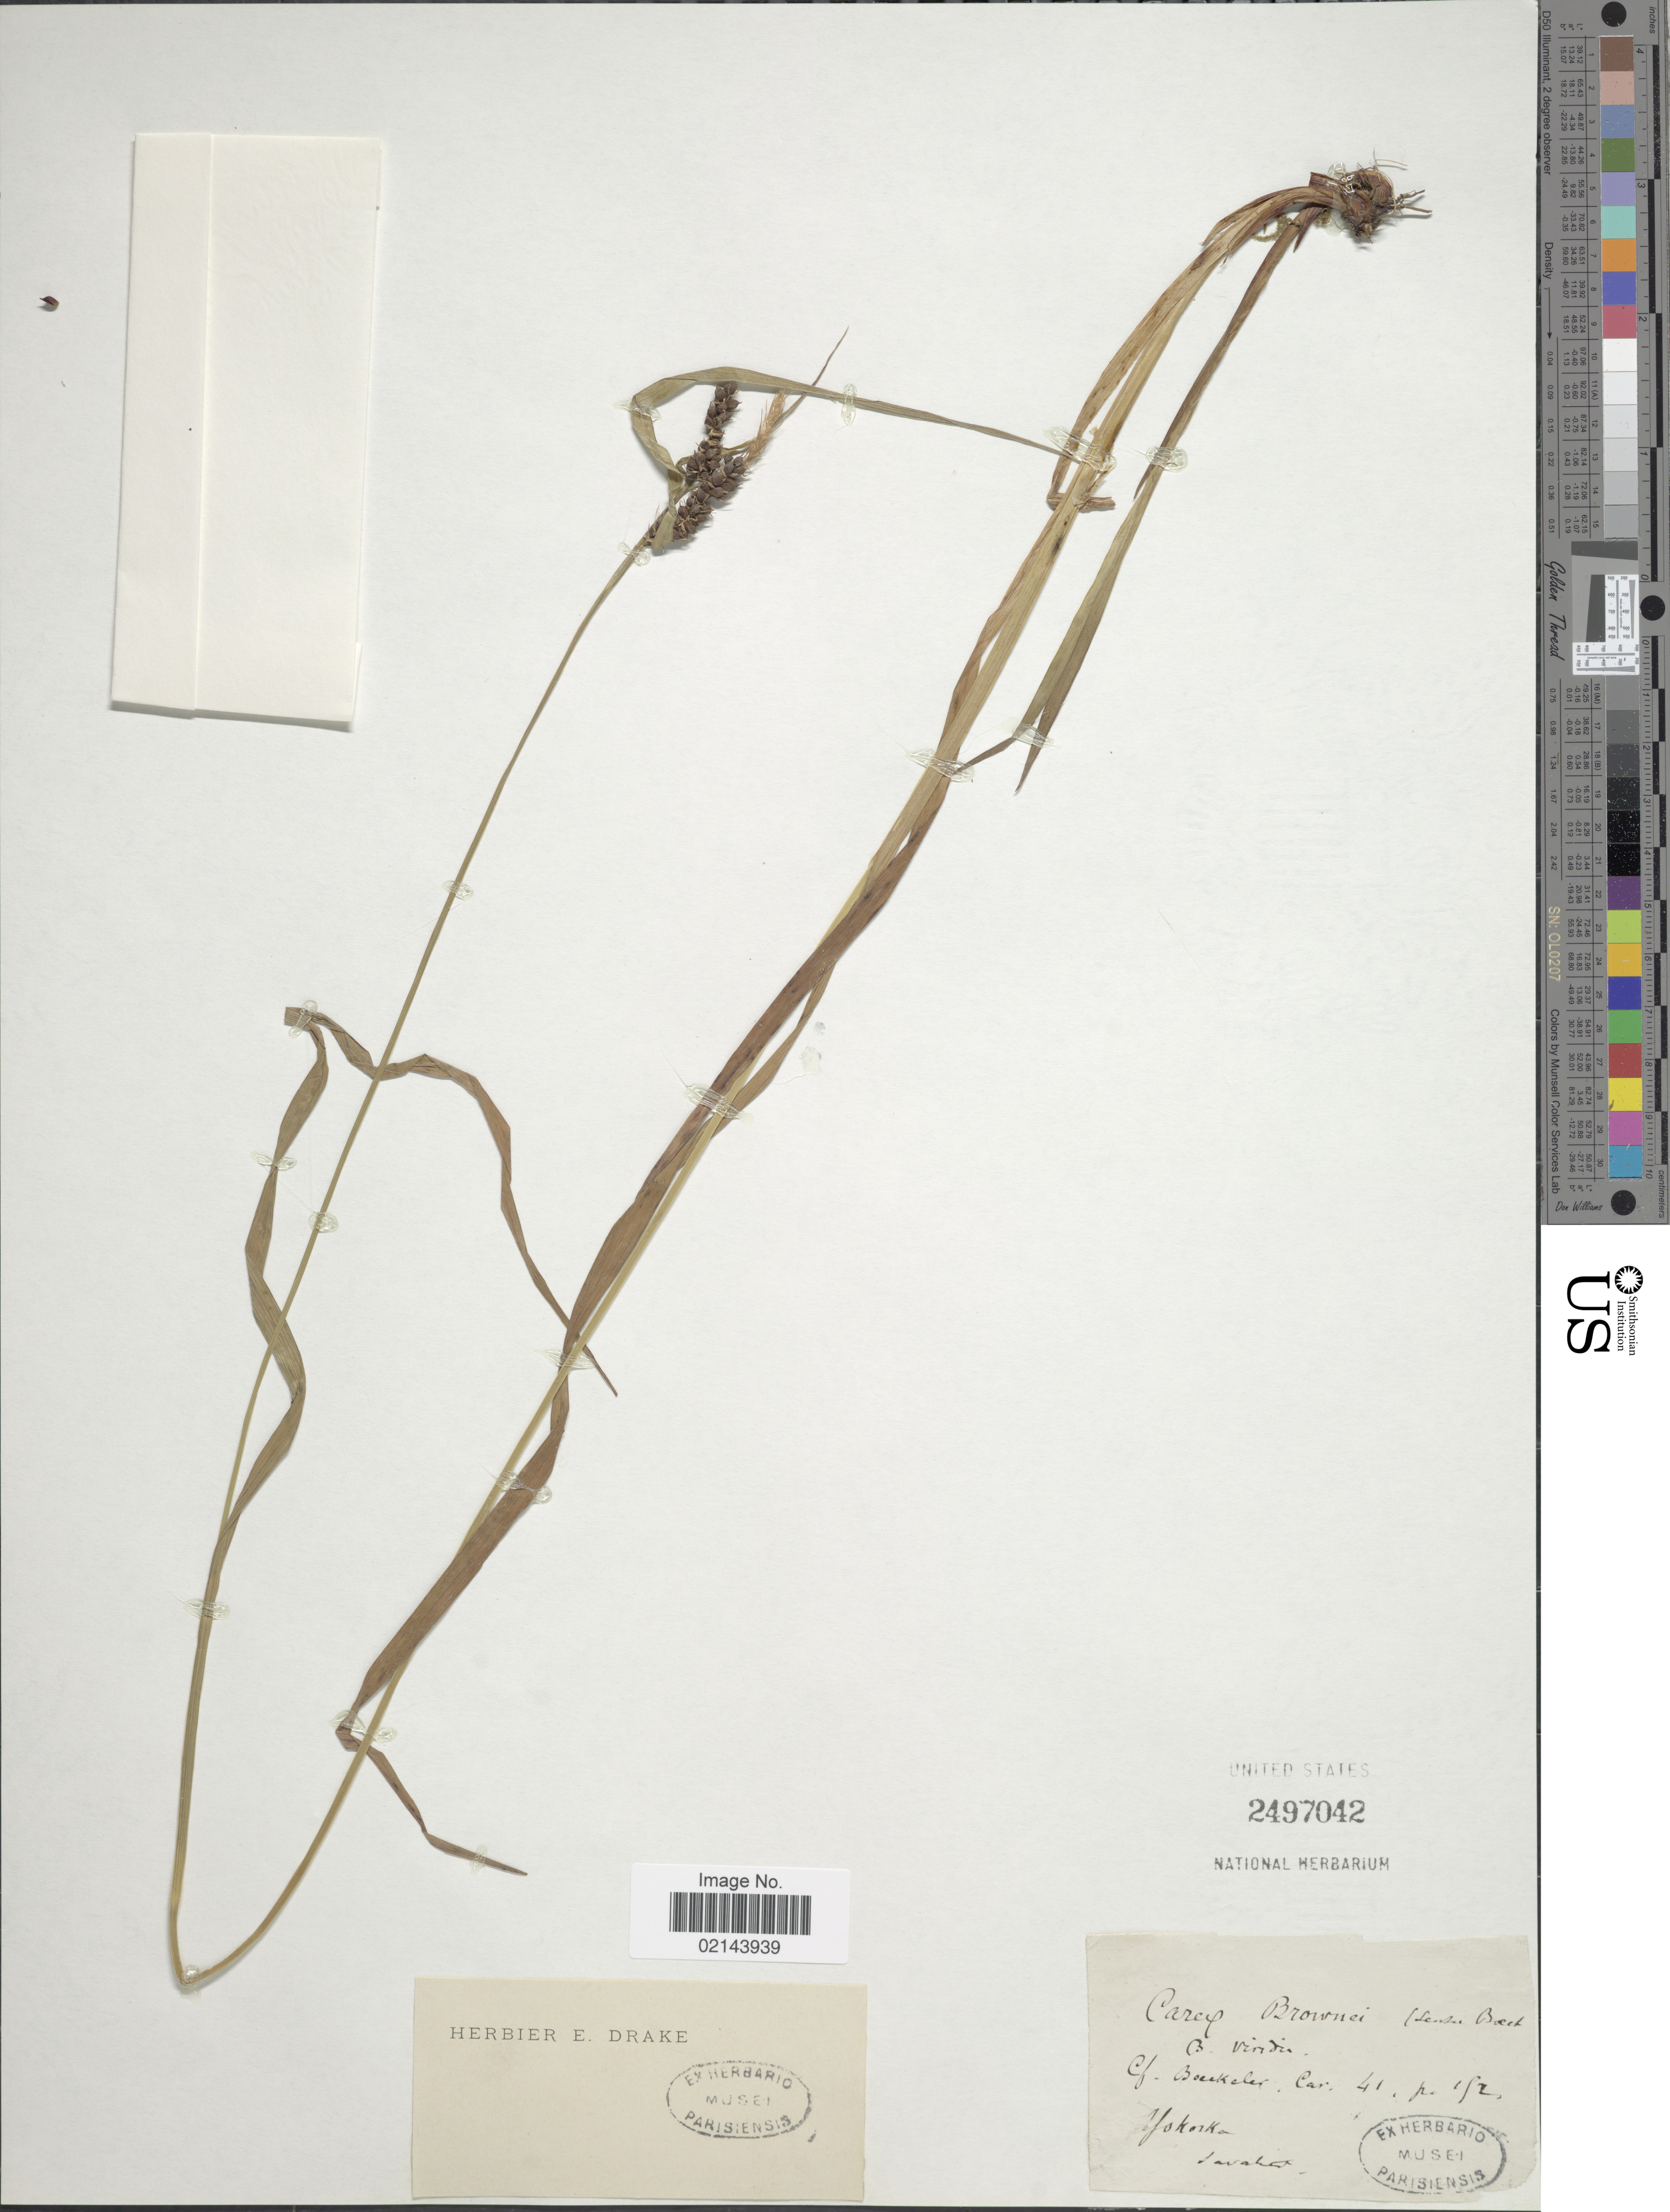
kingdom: Plantae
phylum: Tracheophyta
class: Liliopsida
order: Poales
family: Cyperaceae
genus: Carex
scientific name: Carex brownii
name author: Tuck.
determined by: Strong, Mark T., (BOT), Smithsonian Institution - National Museum of Natural History (UNITED STATES)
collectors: ex herb. Musei Parisiensis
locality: Yokorka, Savaltiet [interpreted]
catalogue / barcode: US 2497042